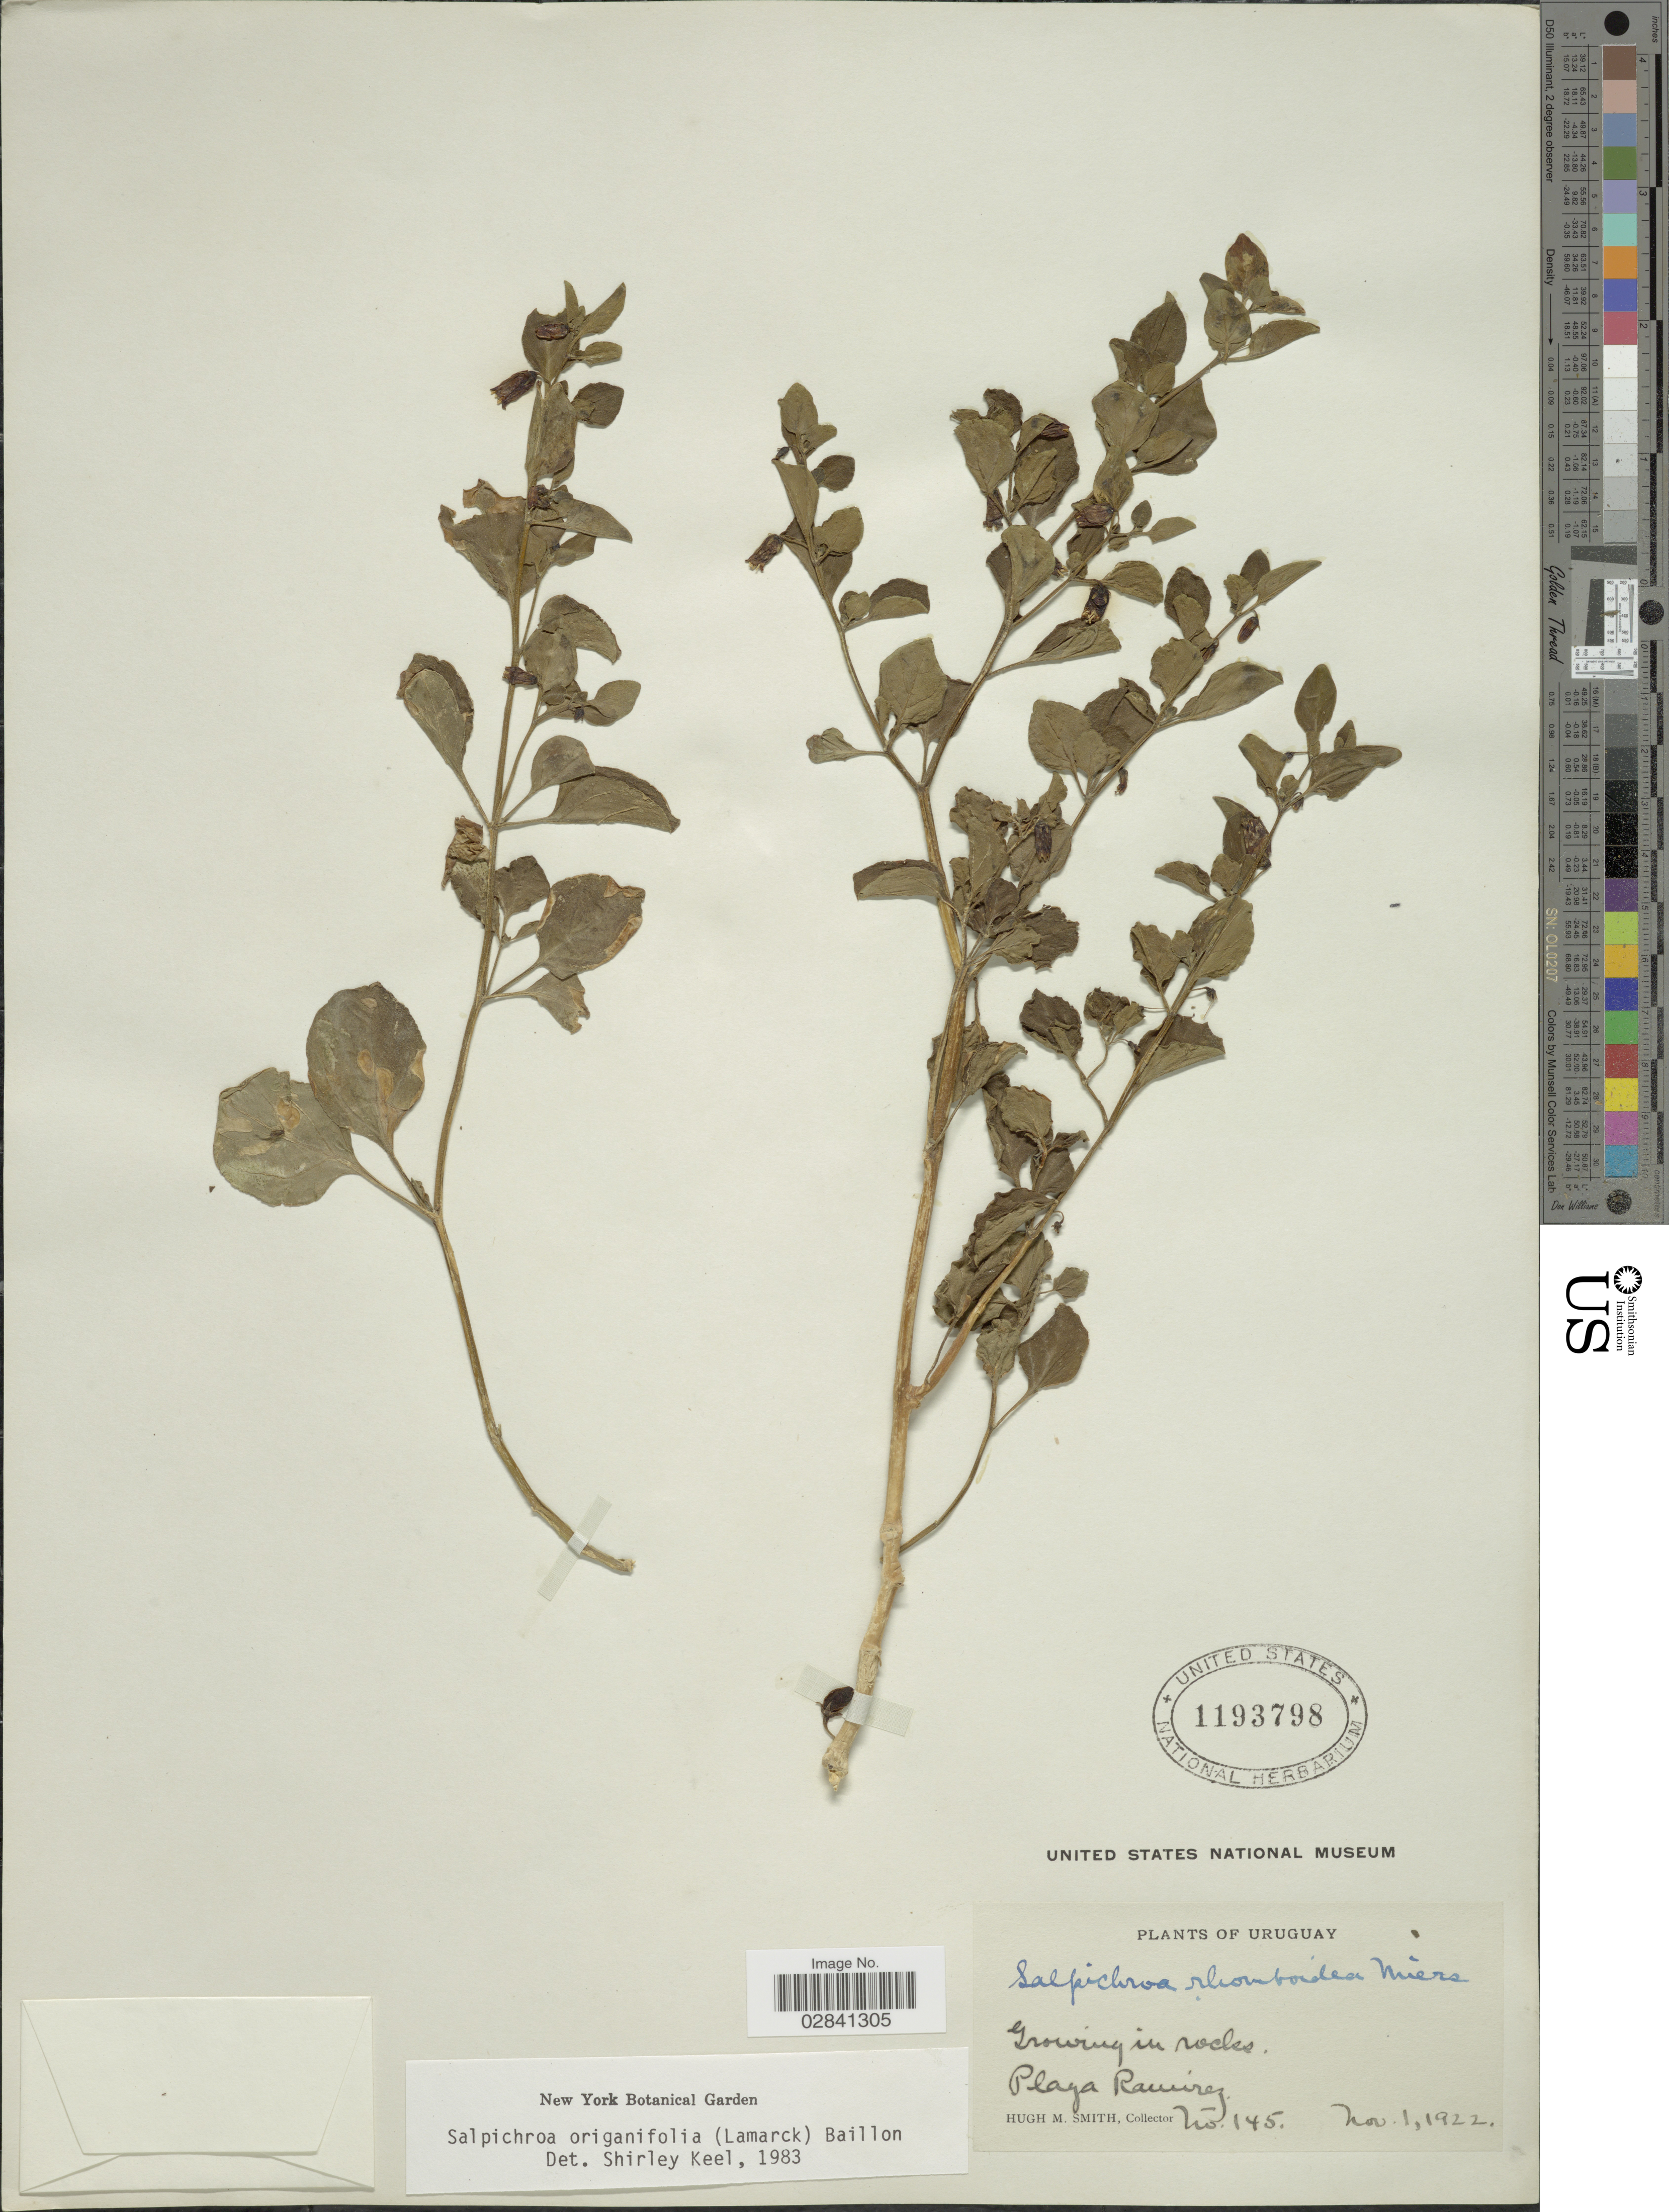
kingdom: Plantae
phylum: Tracheophyta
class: Magnoliopsida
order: Solanales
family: Solanaceae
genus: Salpichroa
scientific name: Salpichroa origanifolia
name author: (Lam.) Baill.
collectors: H. M. Smith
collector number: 145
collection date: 1922-11-01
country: Uruguay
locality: Playa Ramirez.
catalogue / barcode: US 1193798